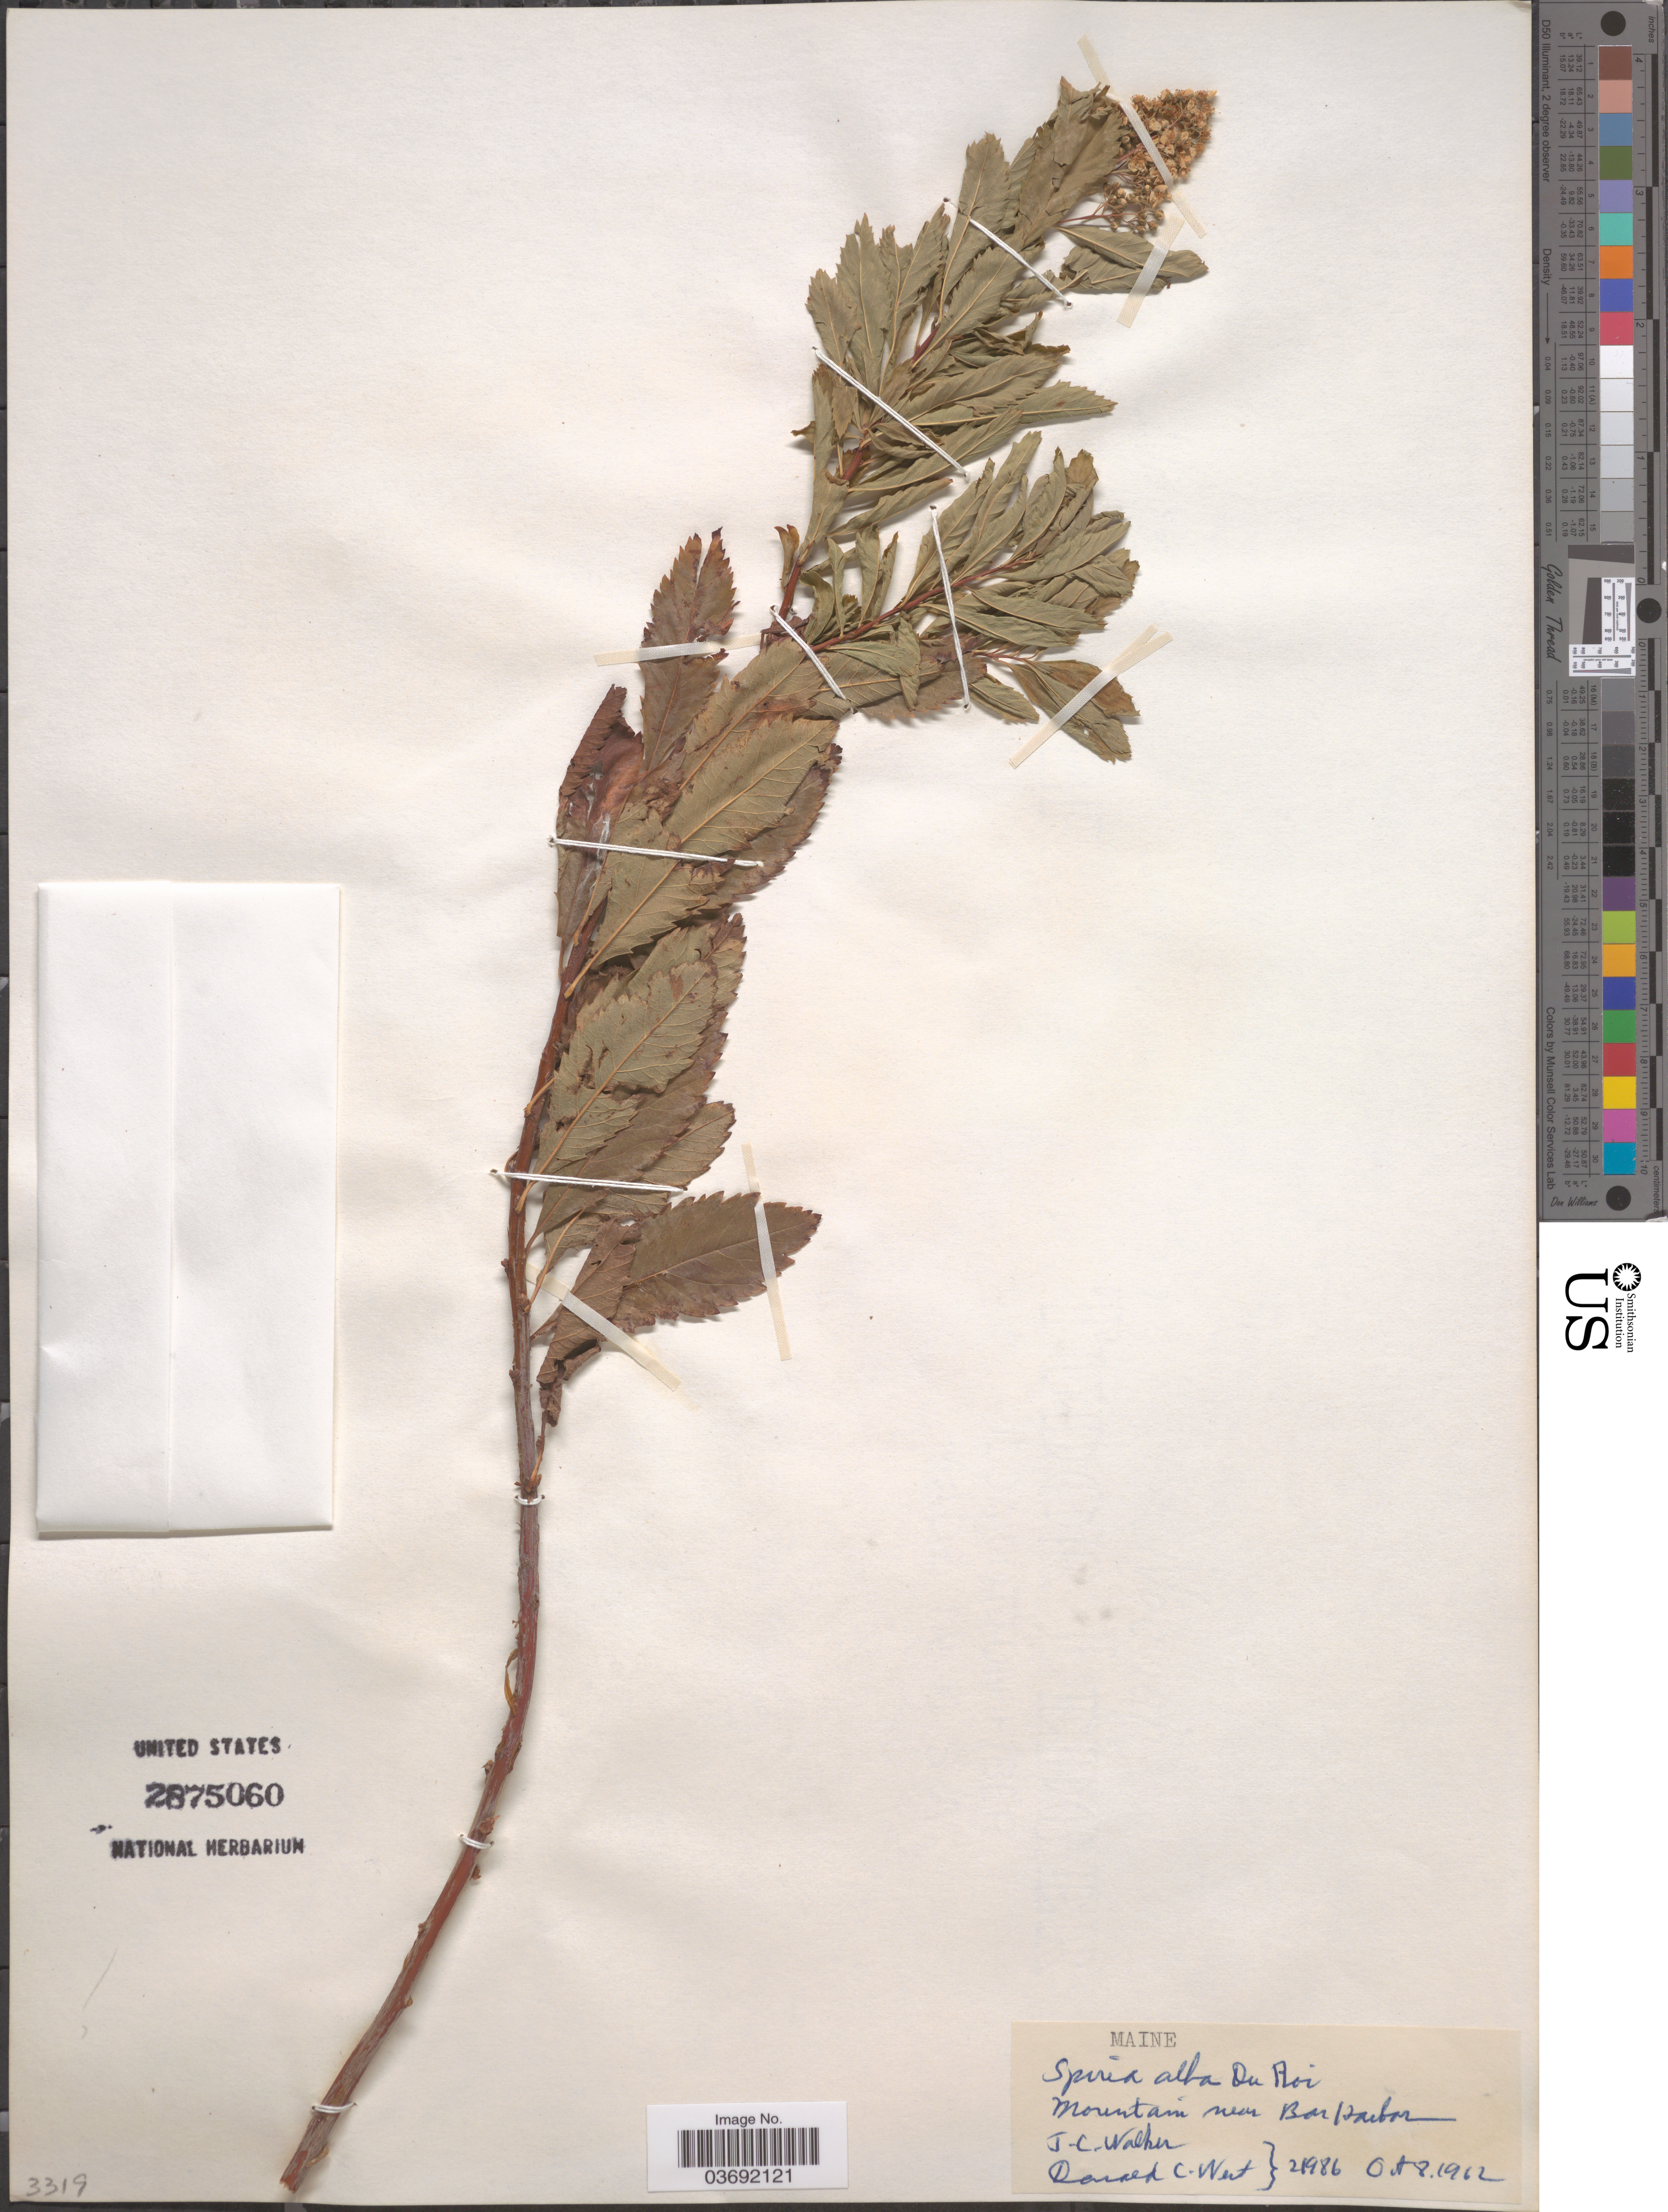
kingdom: Plantae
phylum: Tracheophyta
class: Magnoliopsida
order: Rosales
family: Rosaceae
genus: Spiraea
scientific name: Spiraea alba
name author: Du Roi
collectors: J. Walker & D. Wert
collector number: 21986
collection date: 1962-10-08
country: United States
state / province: Maine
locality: Mountain near Bar Harbor.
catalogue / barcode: US 2875060